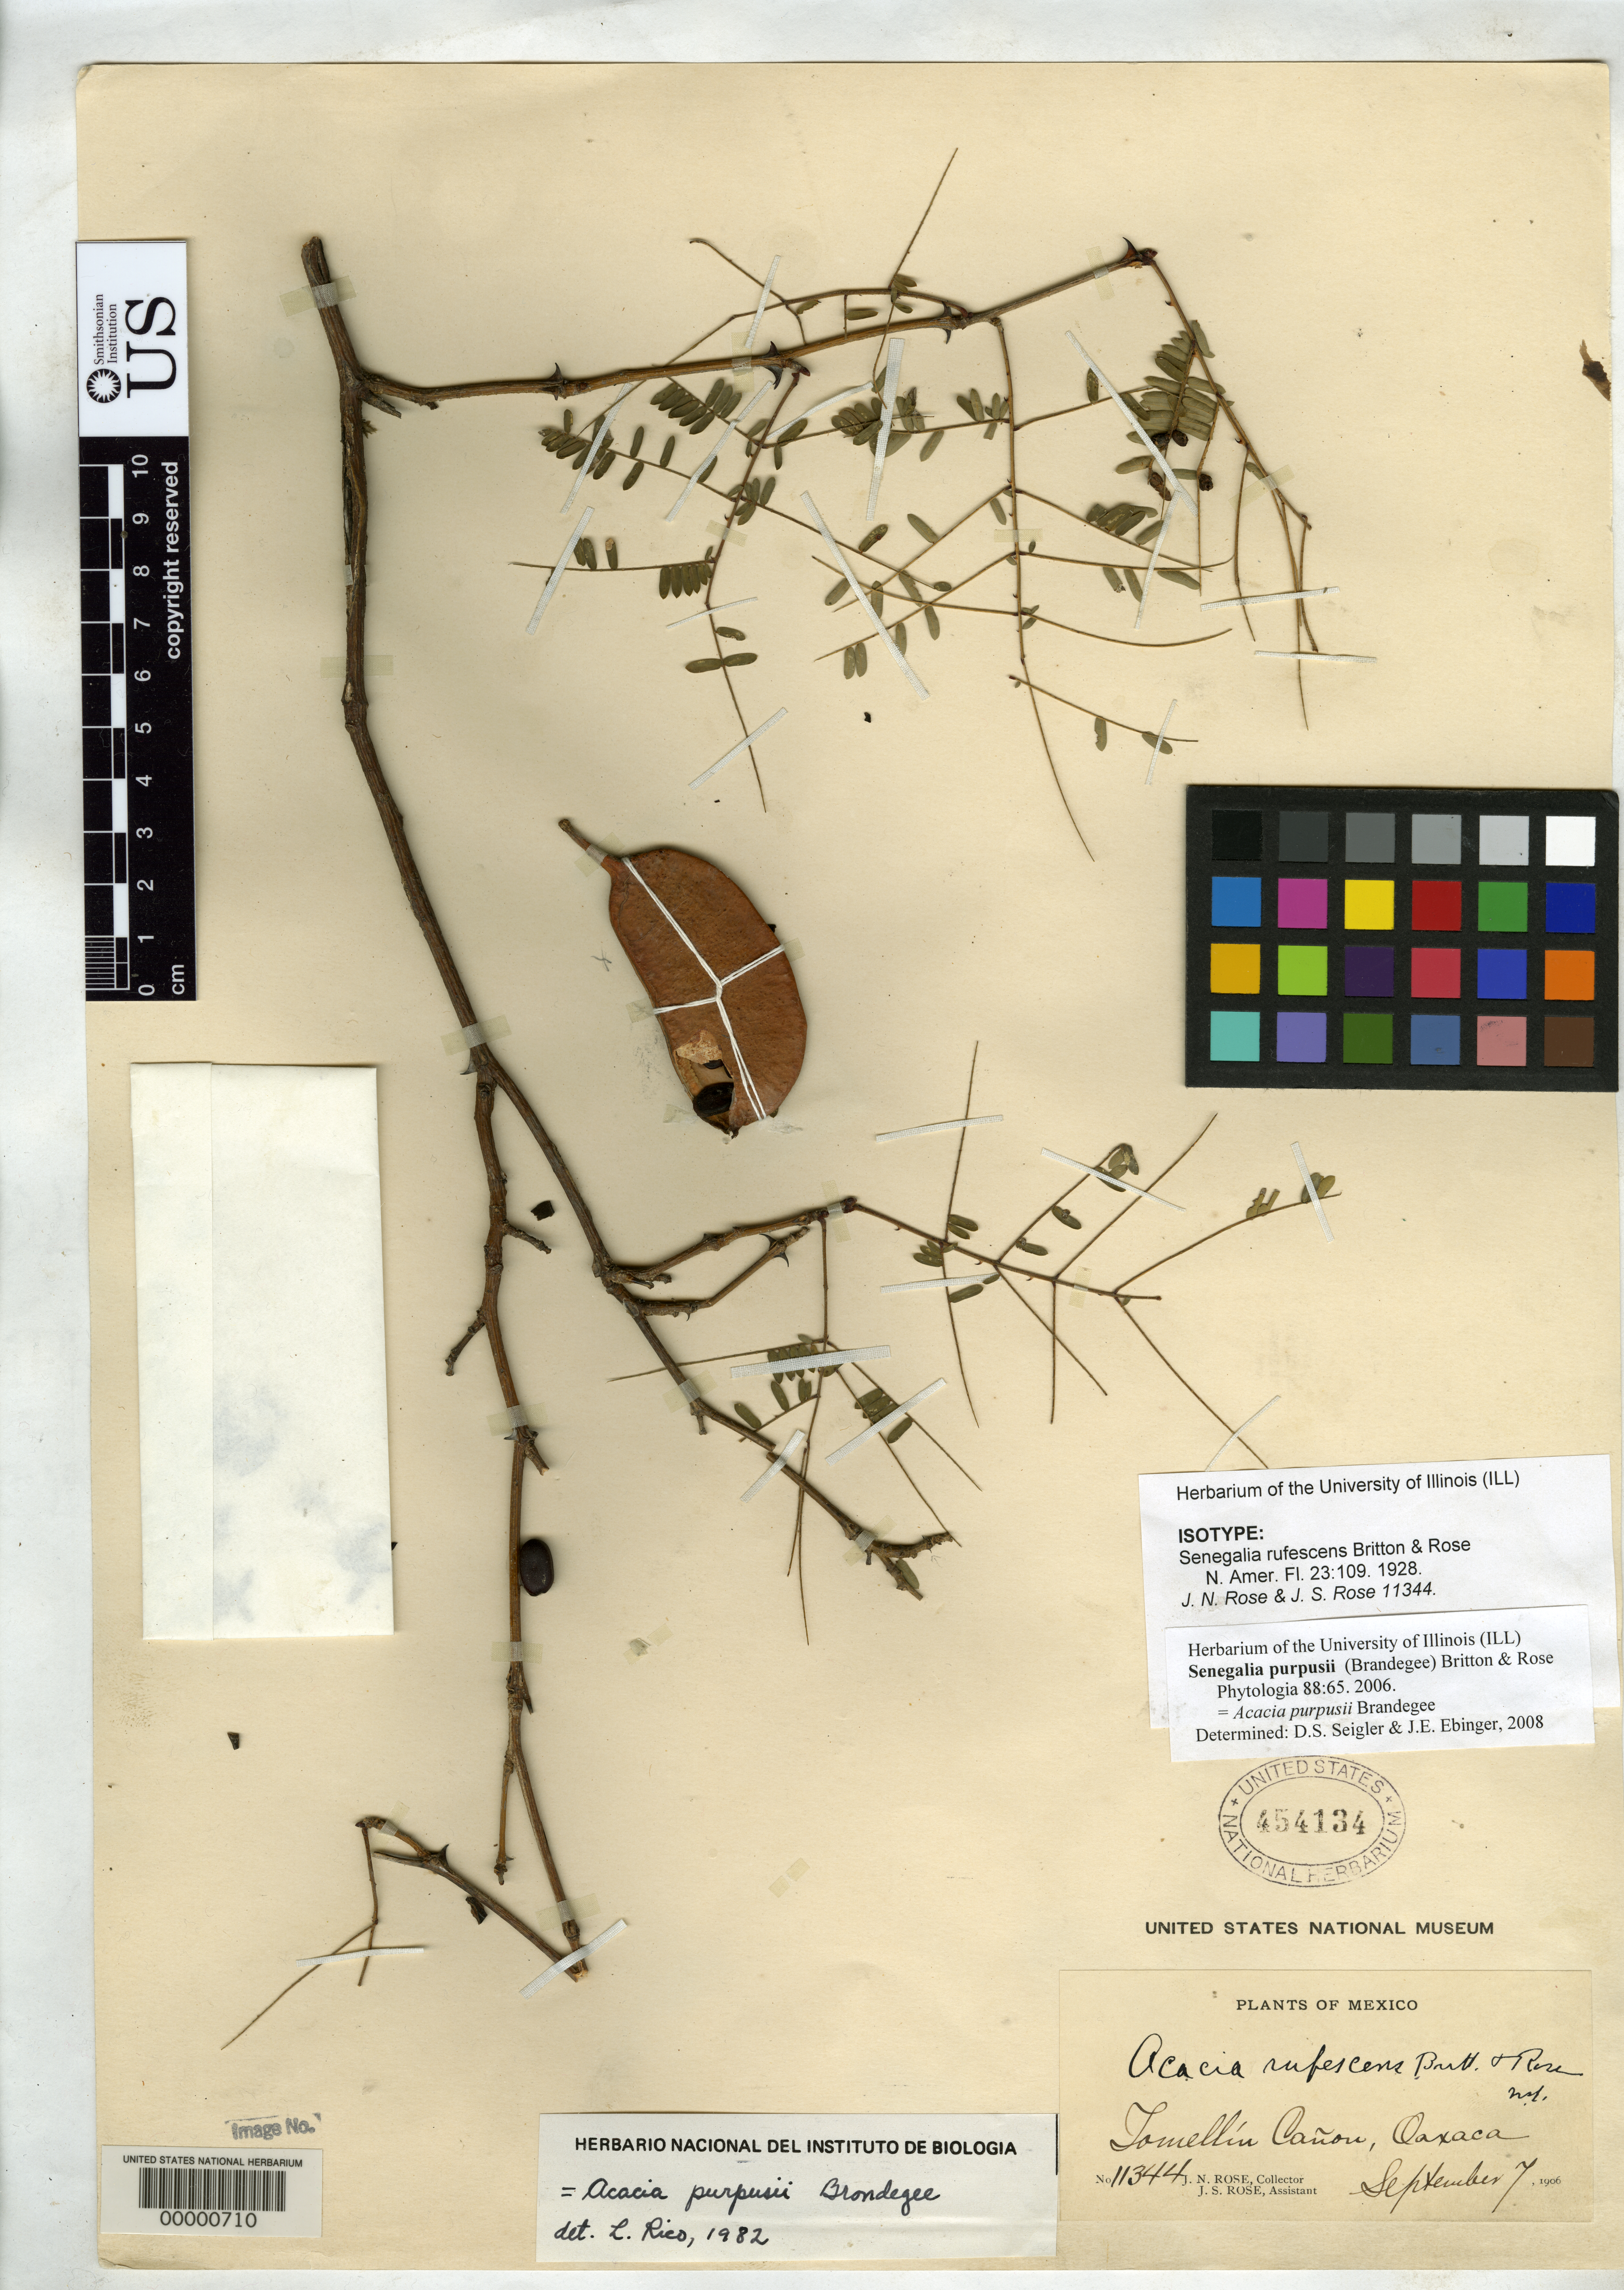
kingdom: Plantae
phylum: Tracheophyta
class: Magnoliopsida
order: Fabales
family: Fabaceae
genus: Senegalia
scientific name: Senegalia rufescens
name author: Britton & Rose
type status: Isotype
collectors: J. N. Rose & J. S. Rose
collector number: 11344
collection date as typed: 07 Sep 1906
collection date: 1906-09-07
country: Mexico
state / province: Oaxaca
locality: Tomellin Canyon.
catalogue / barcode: US 454134